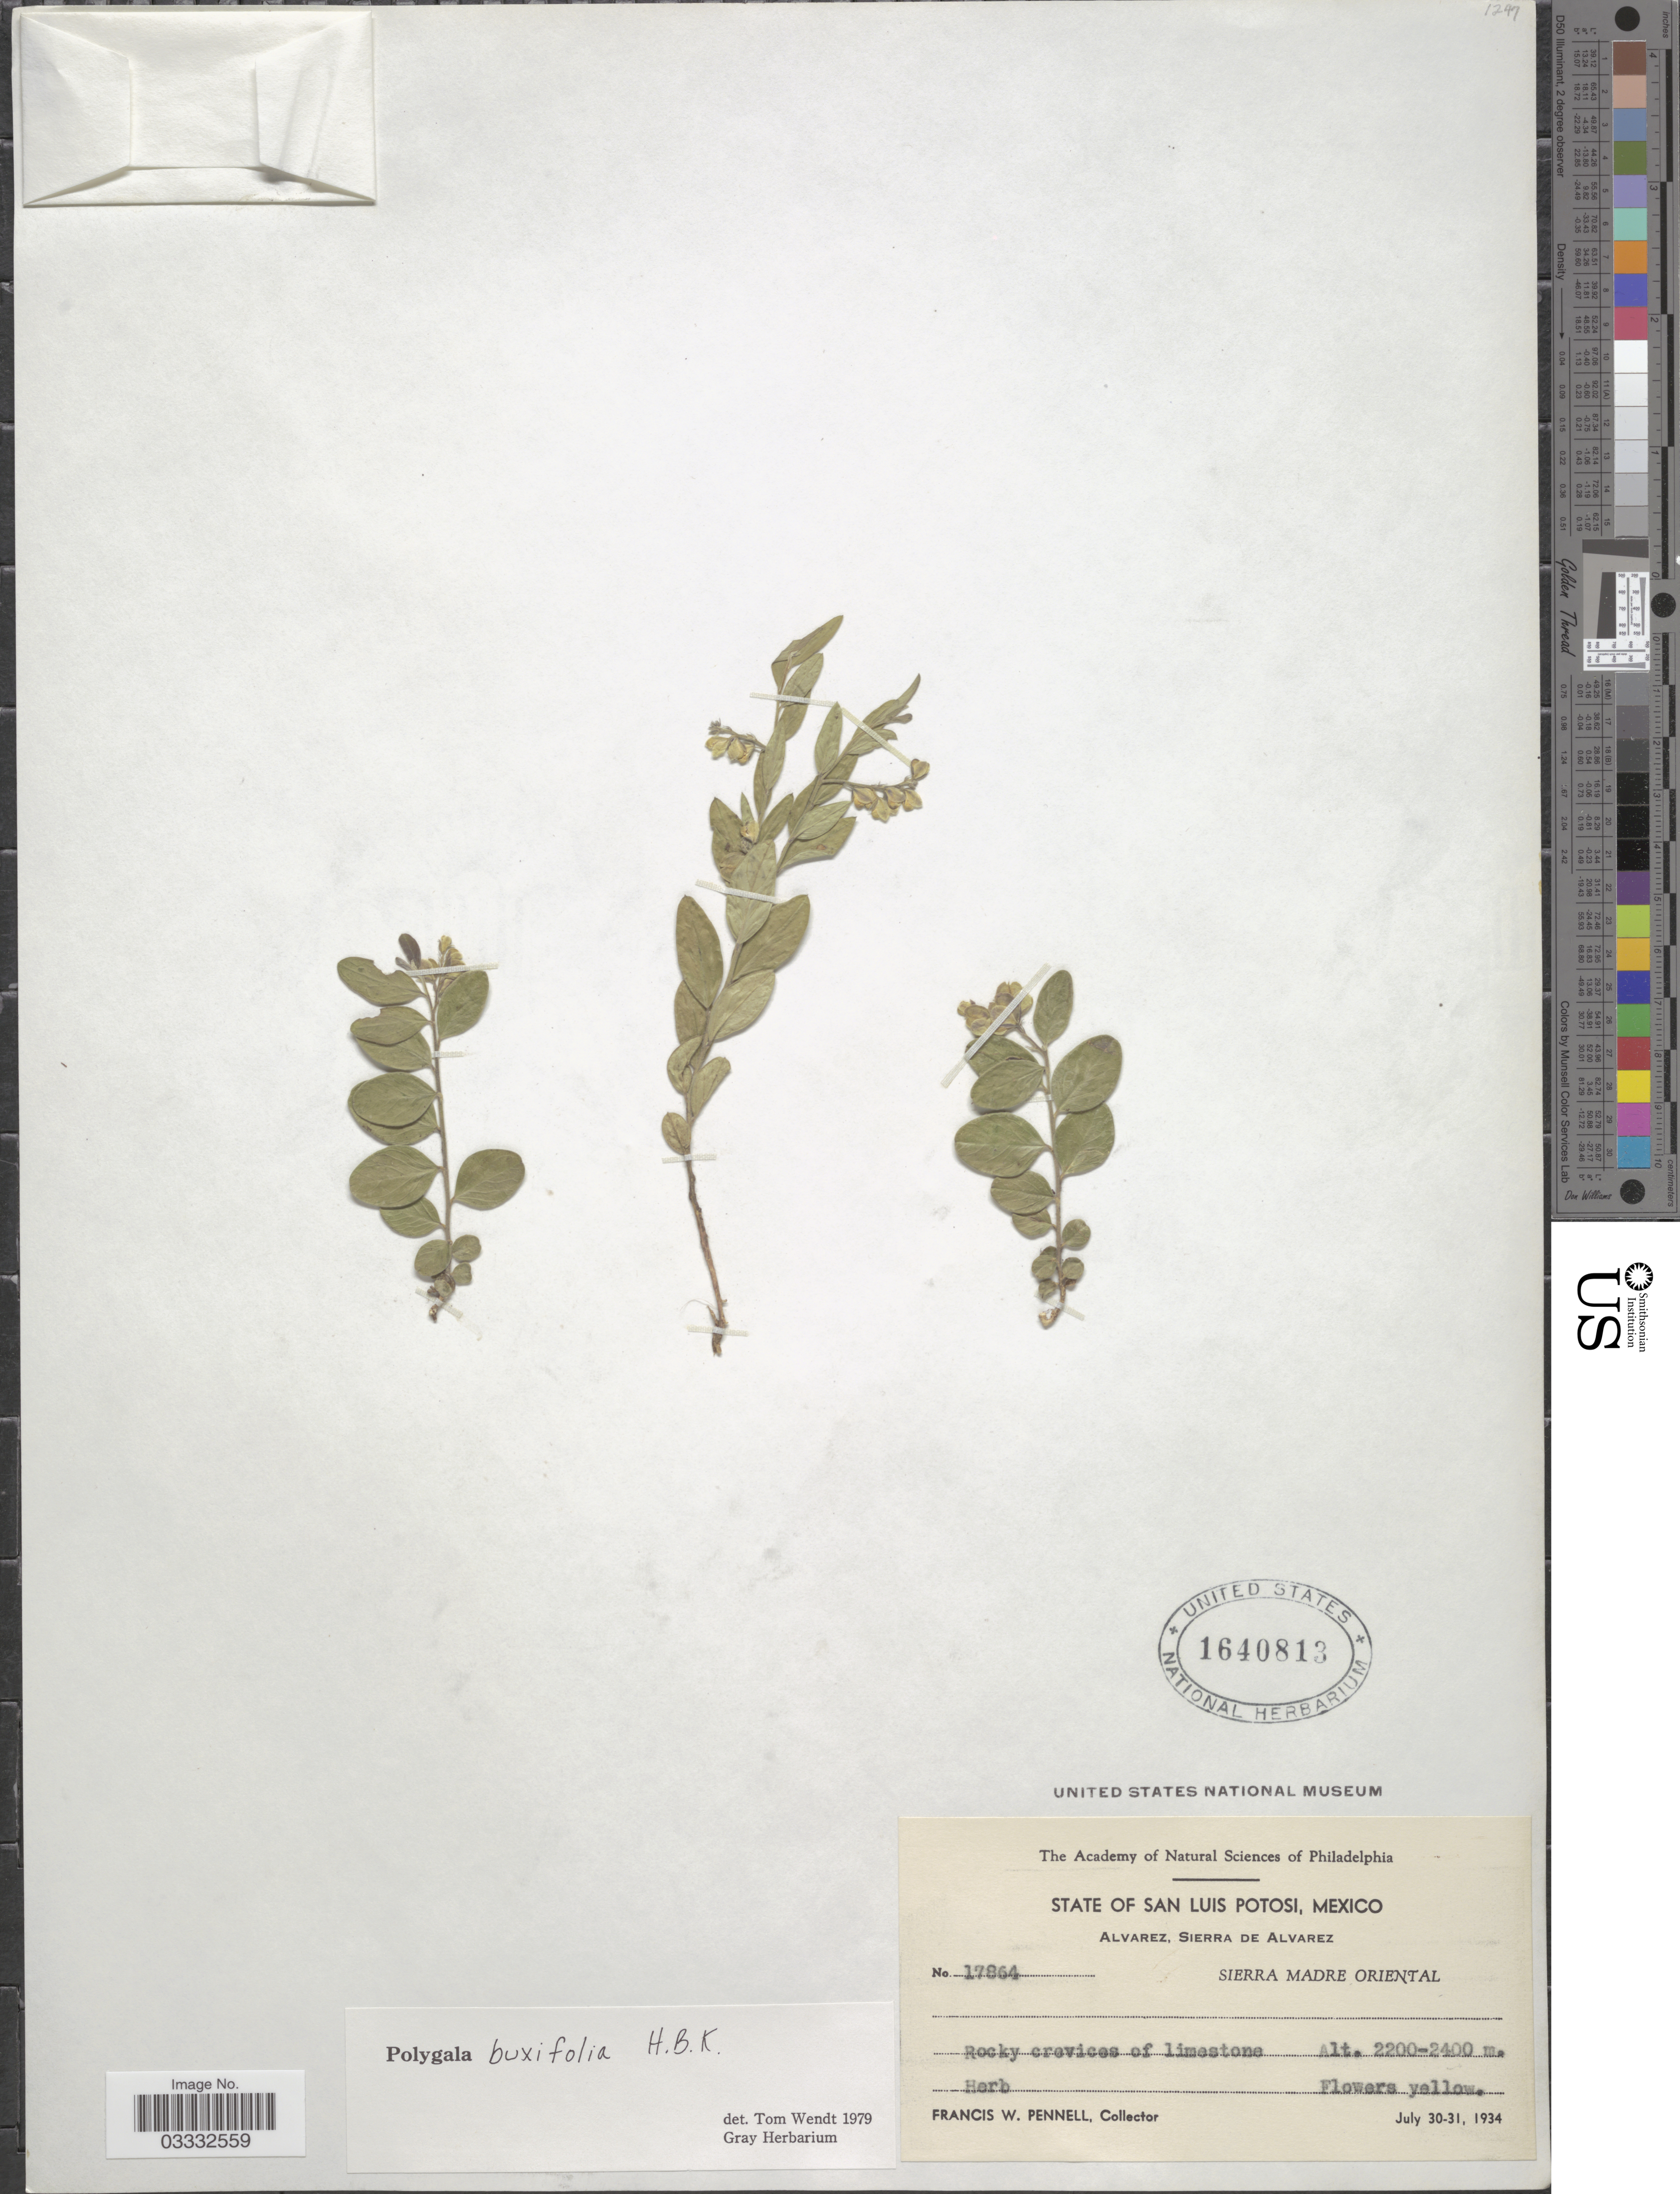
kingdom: Plantae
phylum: Tracheophyta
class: Magnoliopsida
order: Fabales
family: Polygalaceae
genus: Hebecarpa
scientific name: Hebecarpa buxifolia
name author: (Kunth) J.R. Abbott & J.F.B. Pastore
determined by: Strong, Mark T., (BOT), Smithsonian Institution - National Museum of Natural History (UNITED STATES)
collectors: F. W. Pennell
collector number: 17864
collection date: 1934-07-30/1934-07-31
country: Mexico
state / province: San Luis Potosí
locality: Alvarez, Sierra de Alvarez Sierra Madre Oriental.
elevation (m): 2200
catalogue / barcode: US 1640813